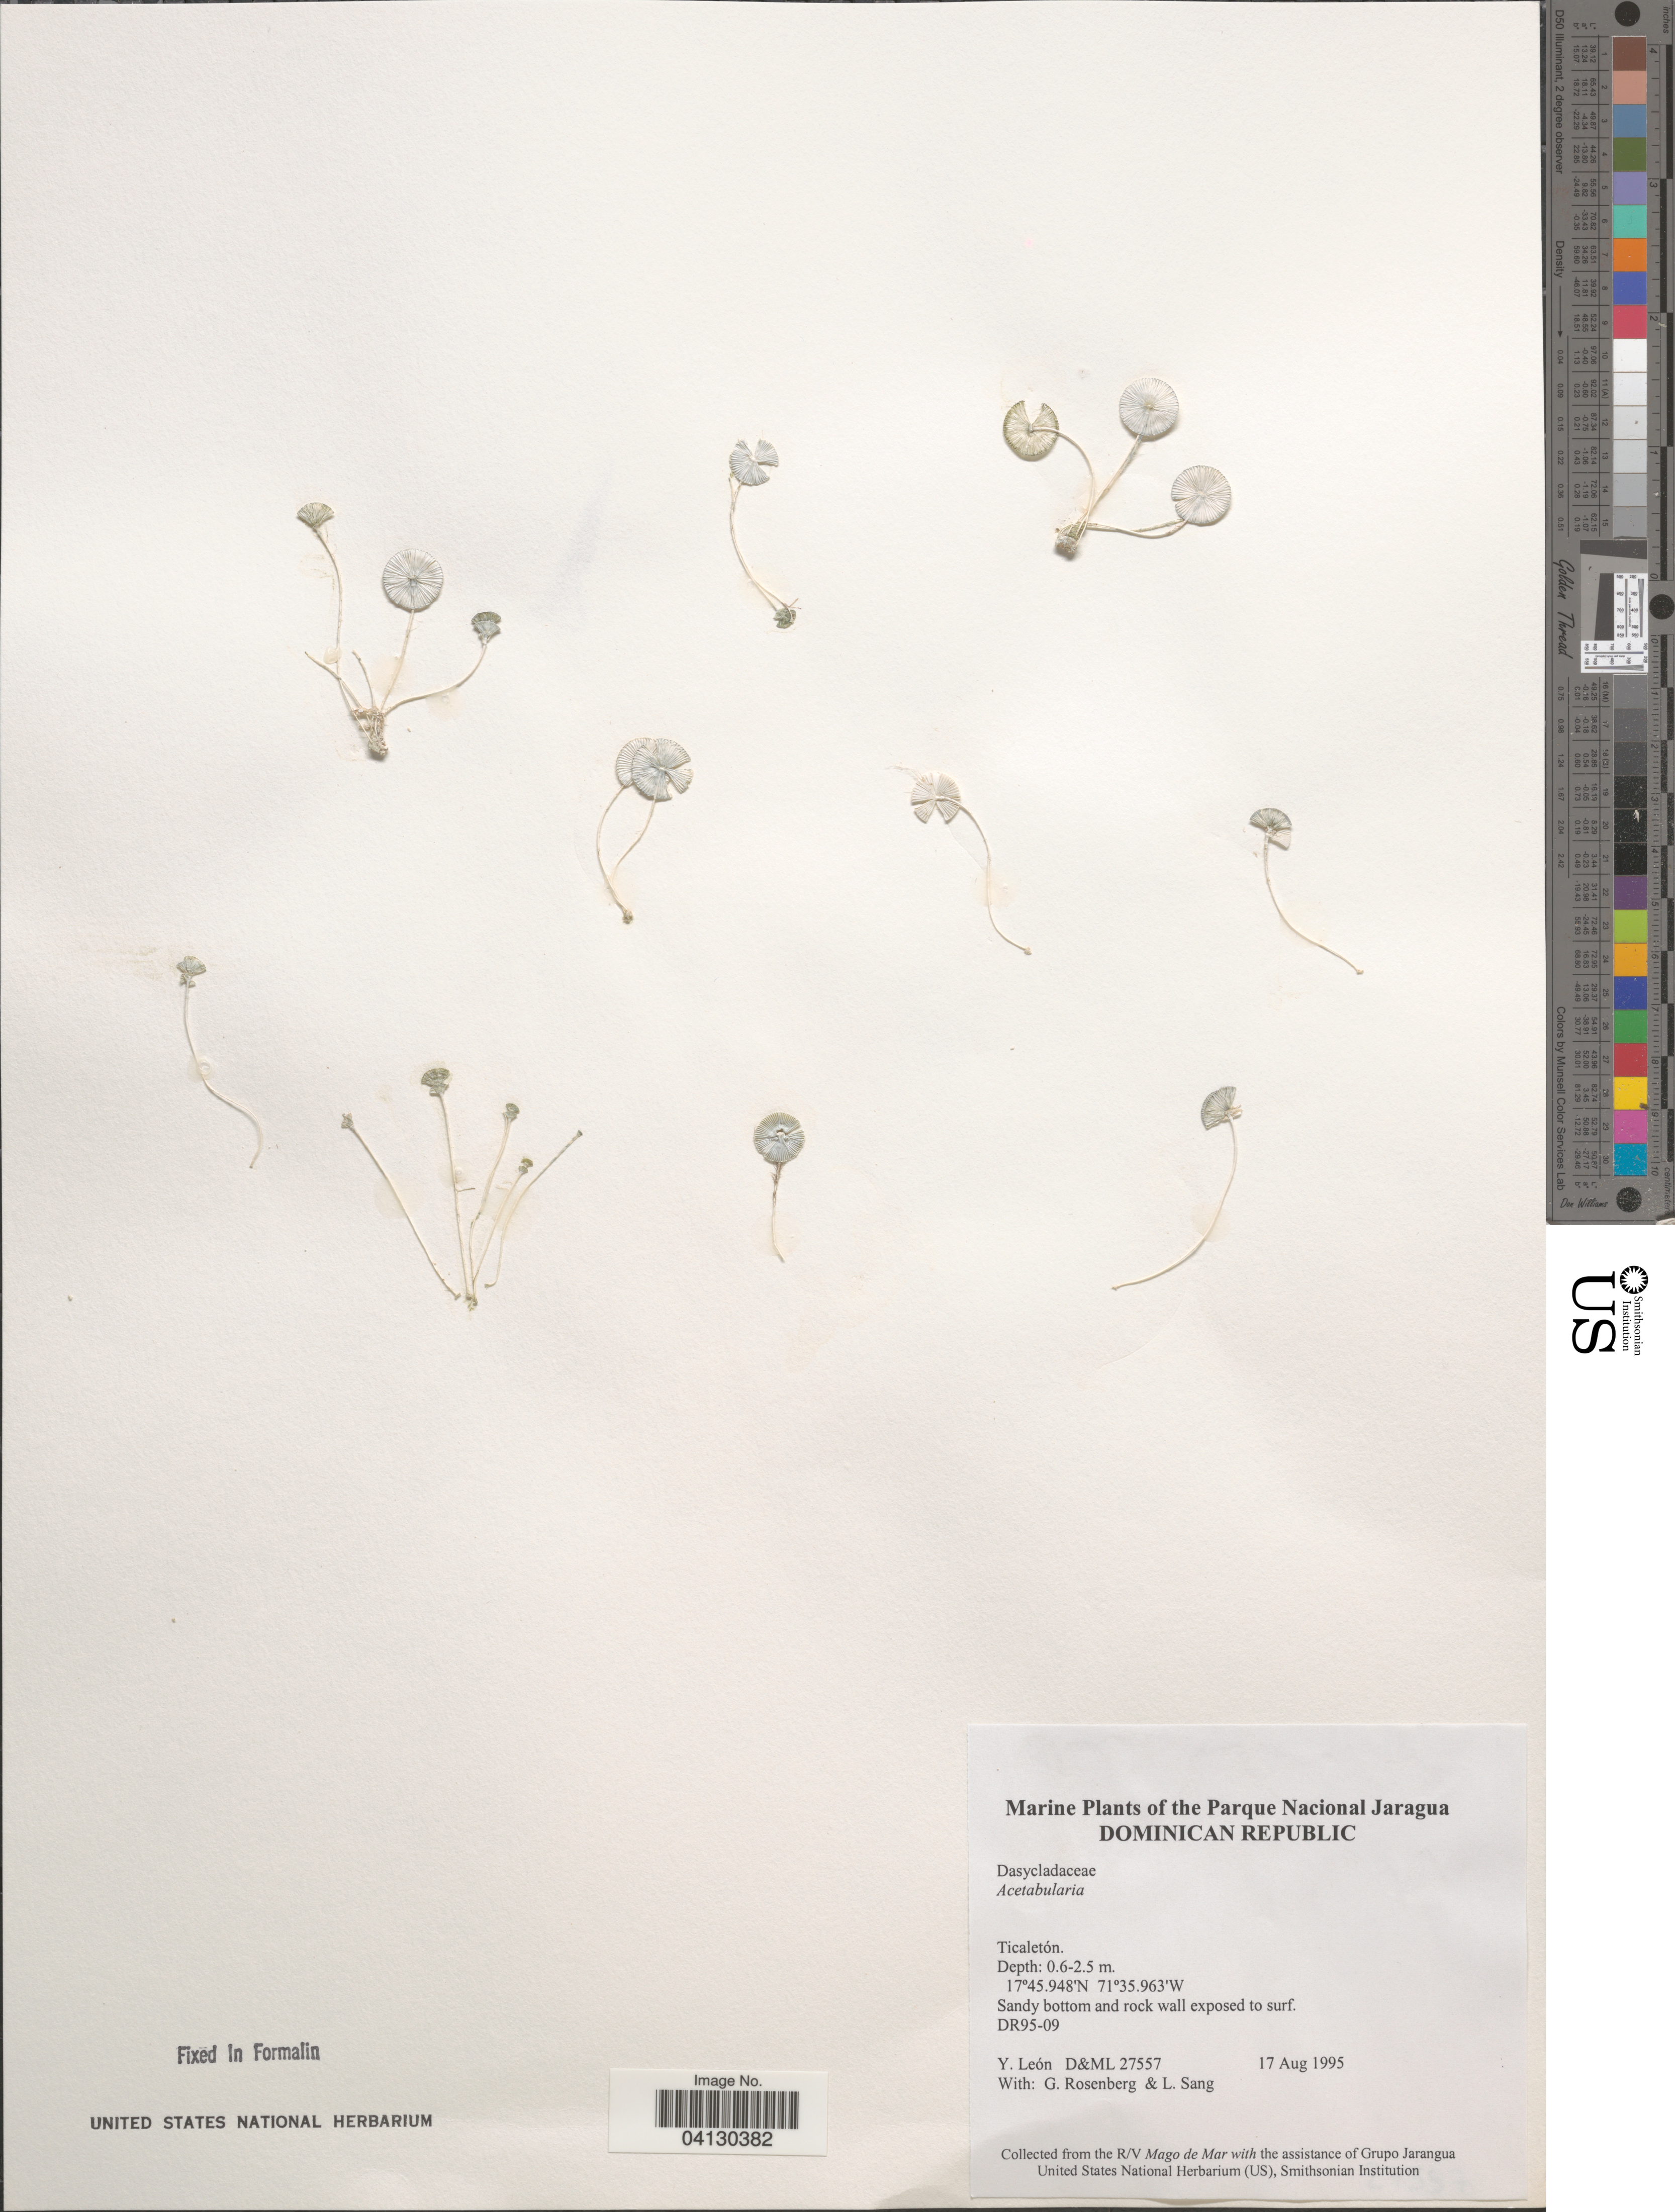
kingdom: Plantae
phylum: Chlorophyta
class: Ulvophyceae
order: Dasycladales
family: Polyphysaceae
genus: Acetabularia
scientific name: Acetabularia sp.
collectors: Y. León, G. Rosenberg & L. Sang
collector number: D&ML27557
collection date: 1995-08-17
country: Dominican Republic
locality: The Parque Nacional Jaragua. Ticaletón.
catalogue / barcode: US 328893